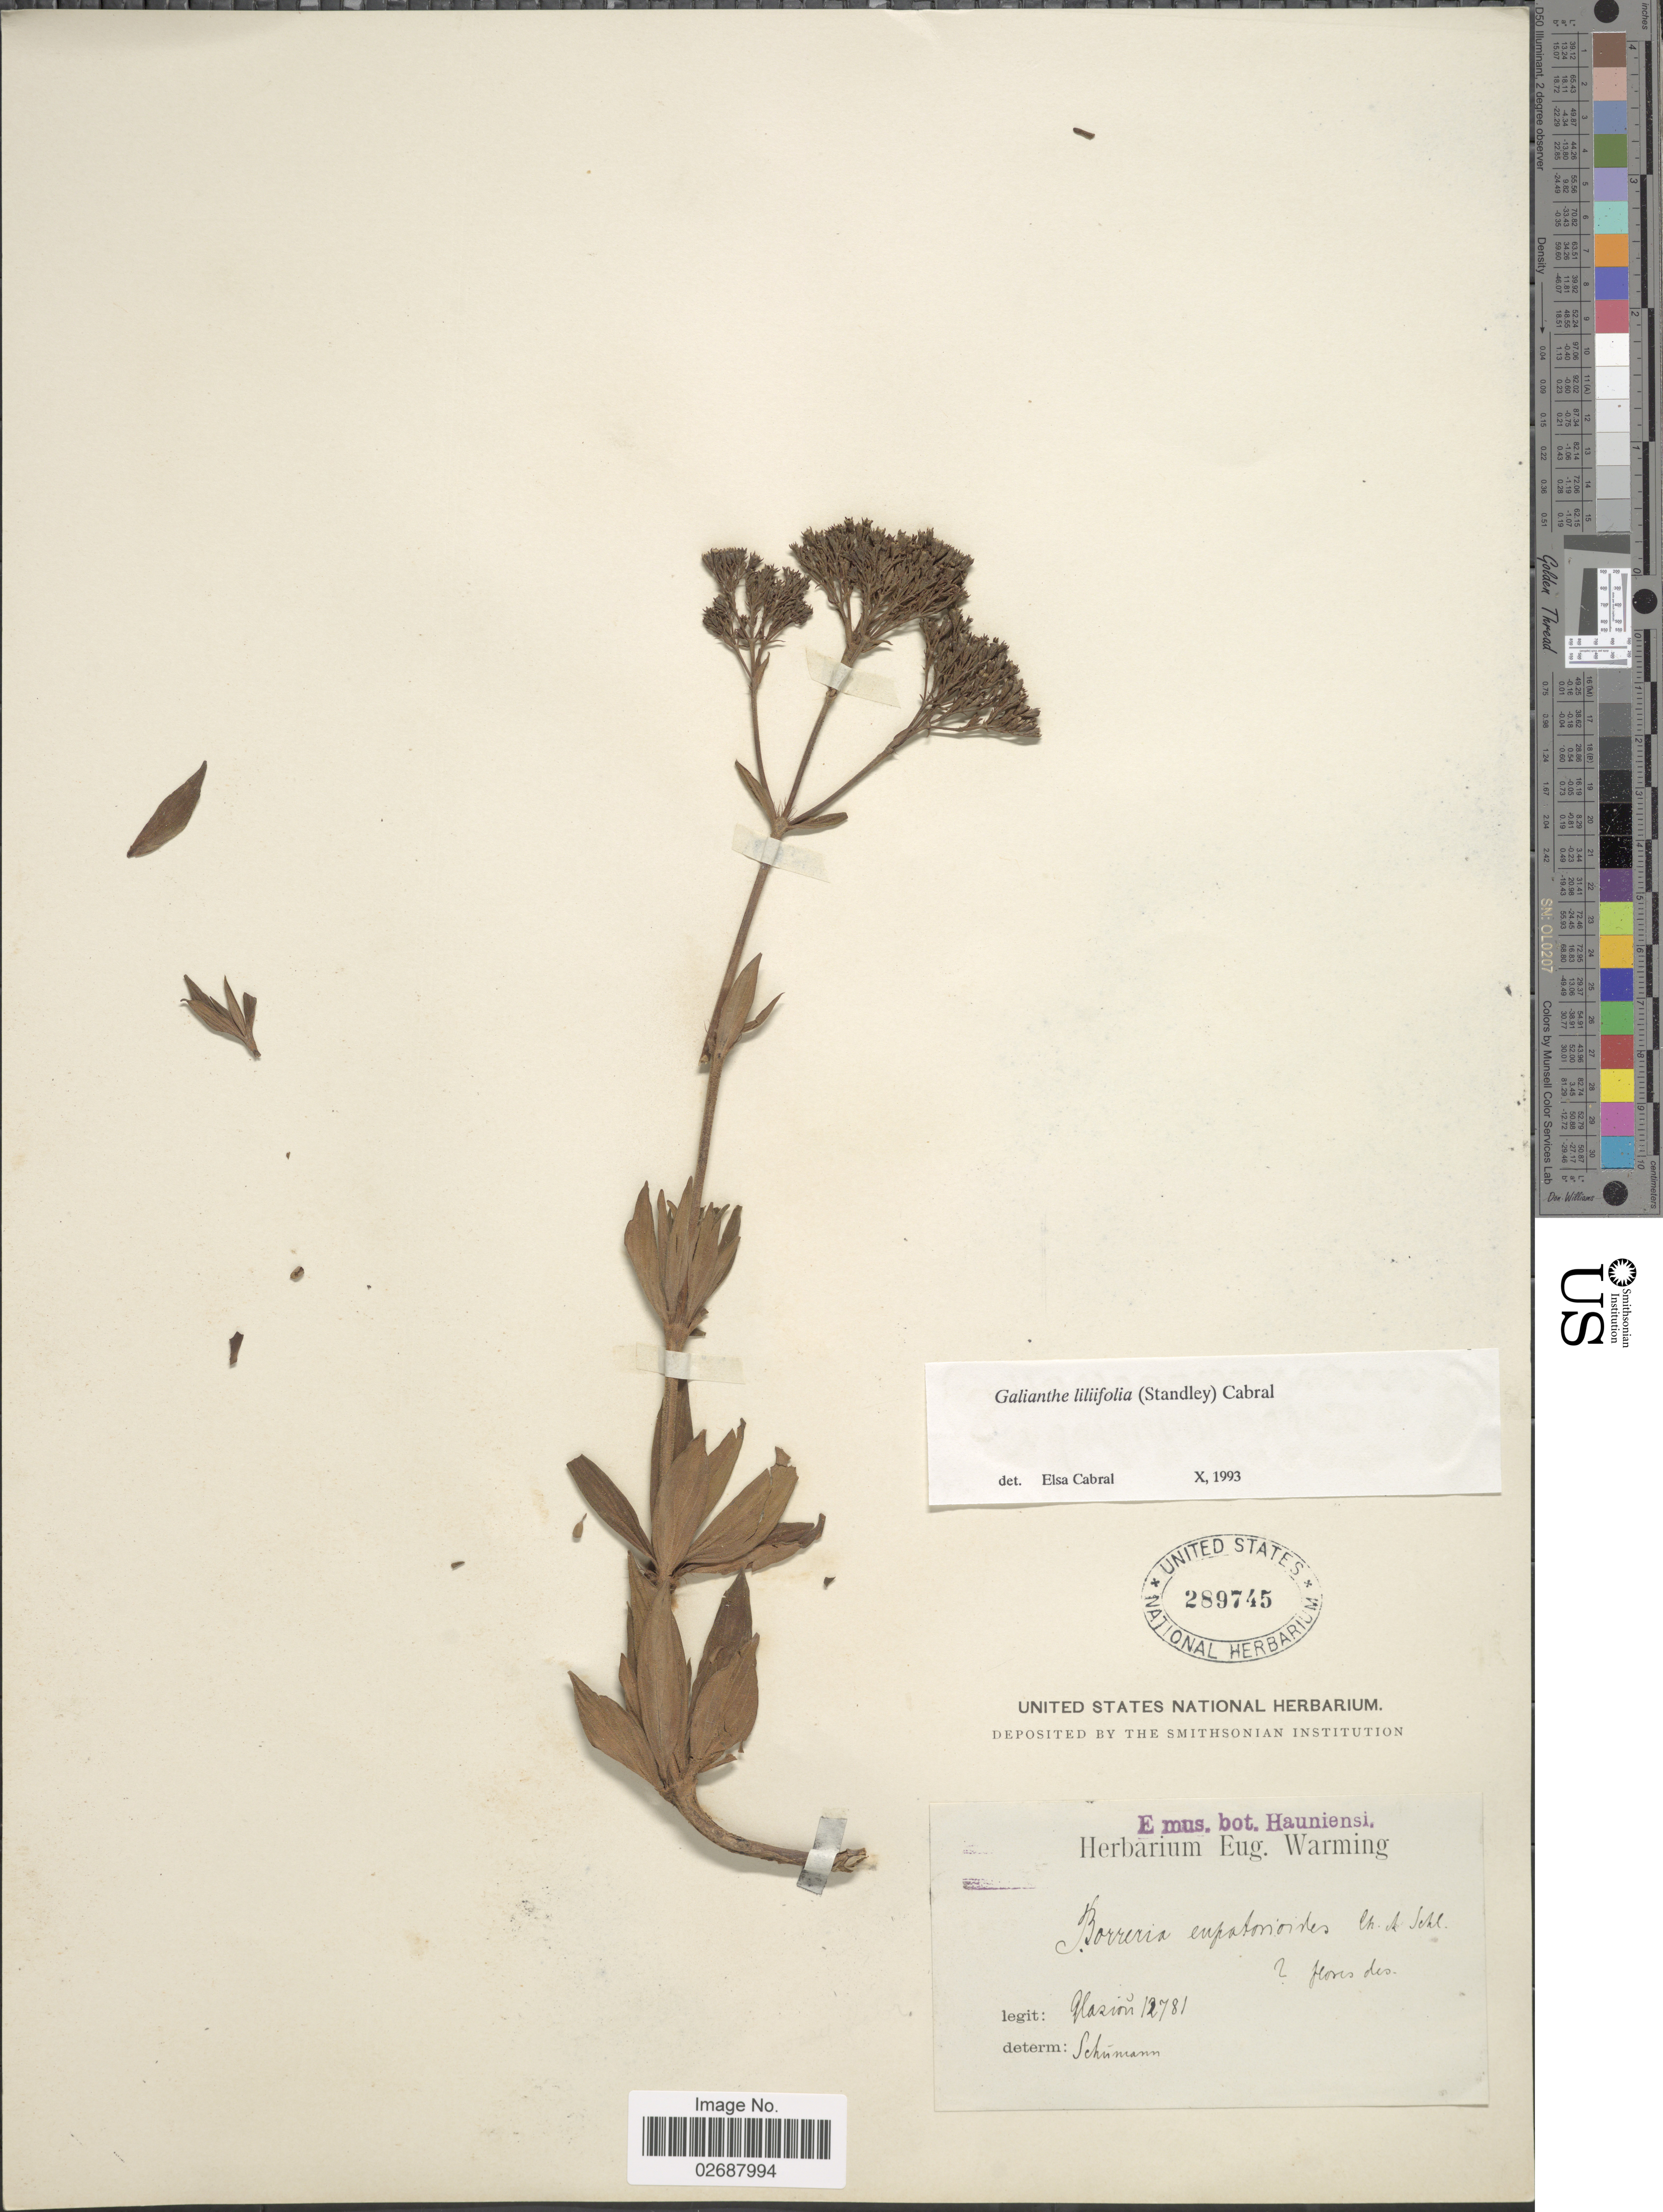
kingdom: Plantae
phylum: Tracheophyta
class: Magnoliopsida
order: Gentianales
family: Rubiaceae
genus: Galianthe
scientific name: Galianthe liliifolia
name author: (Standl.) E.L. Cabral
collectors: Glaziou, --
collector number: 12781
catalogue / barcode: US 289745